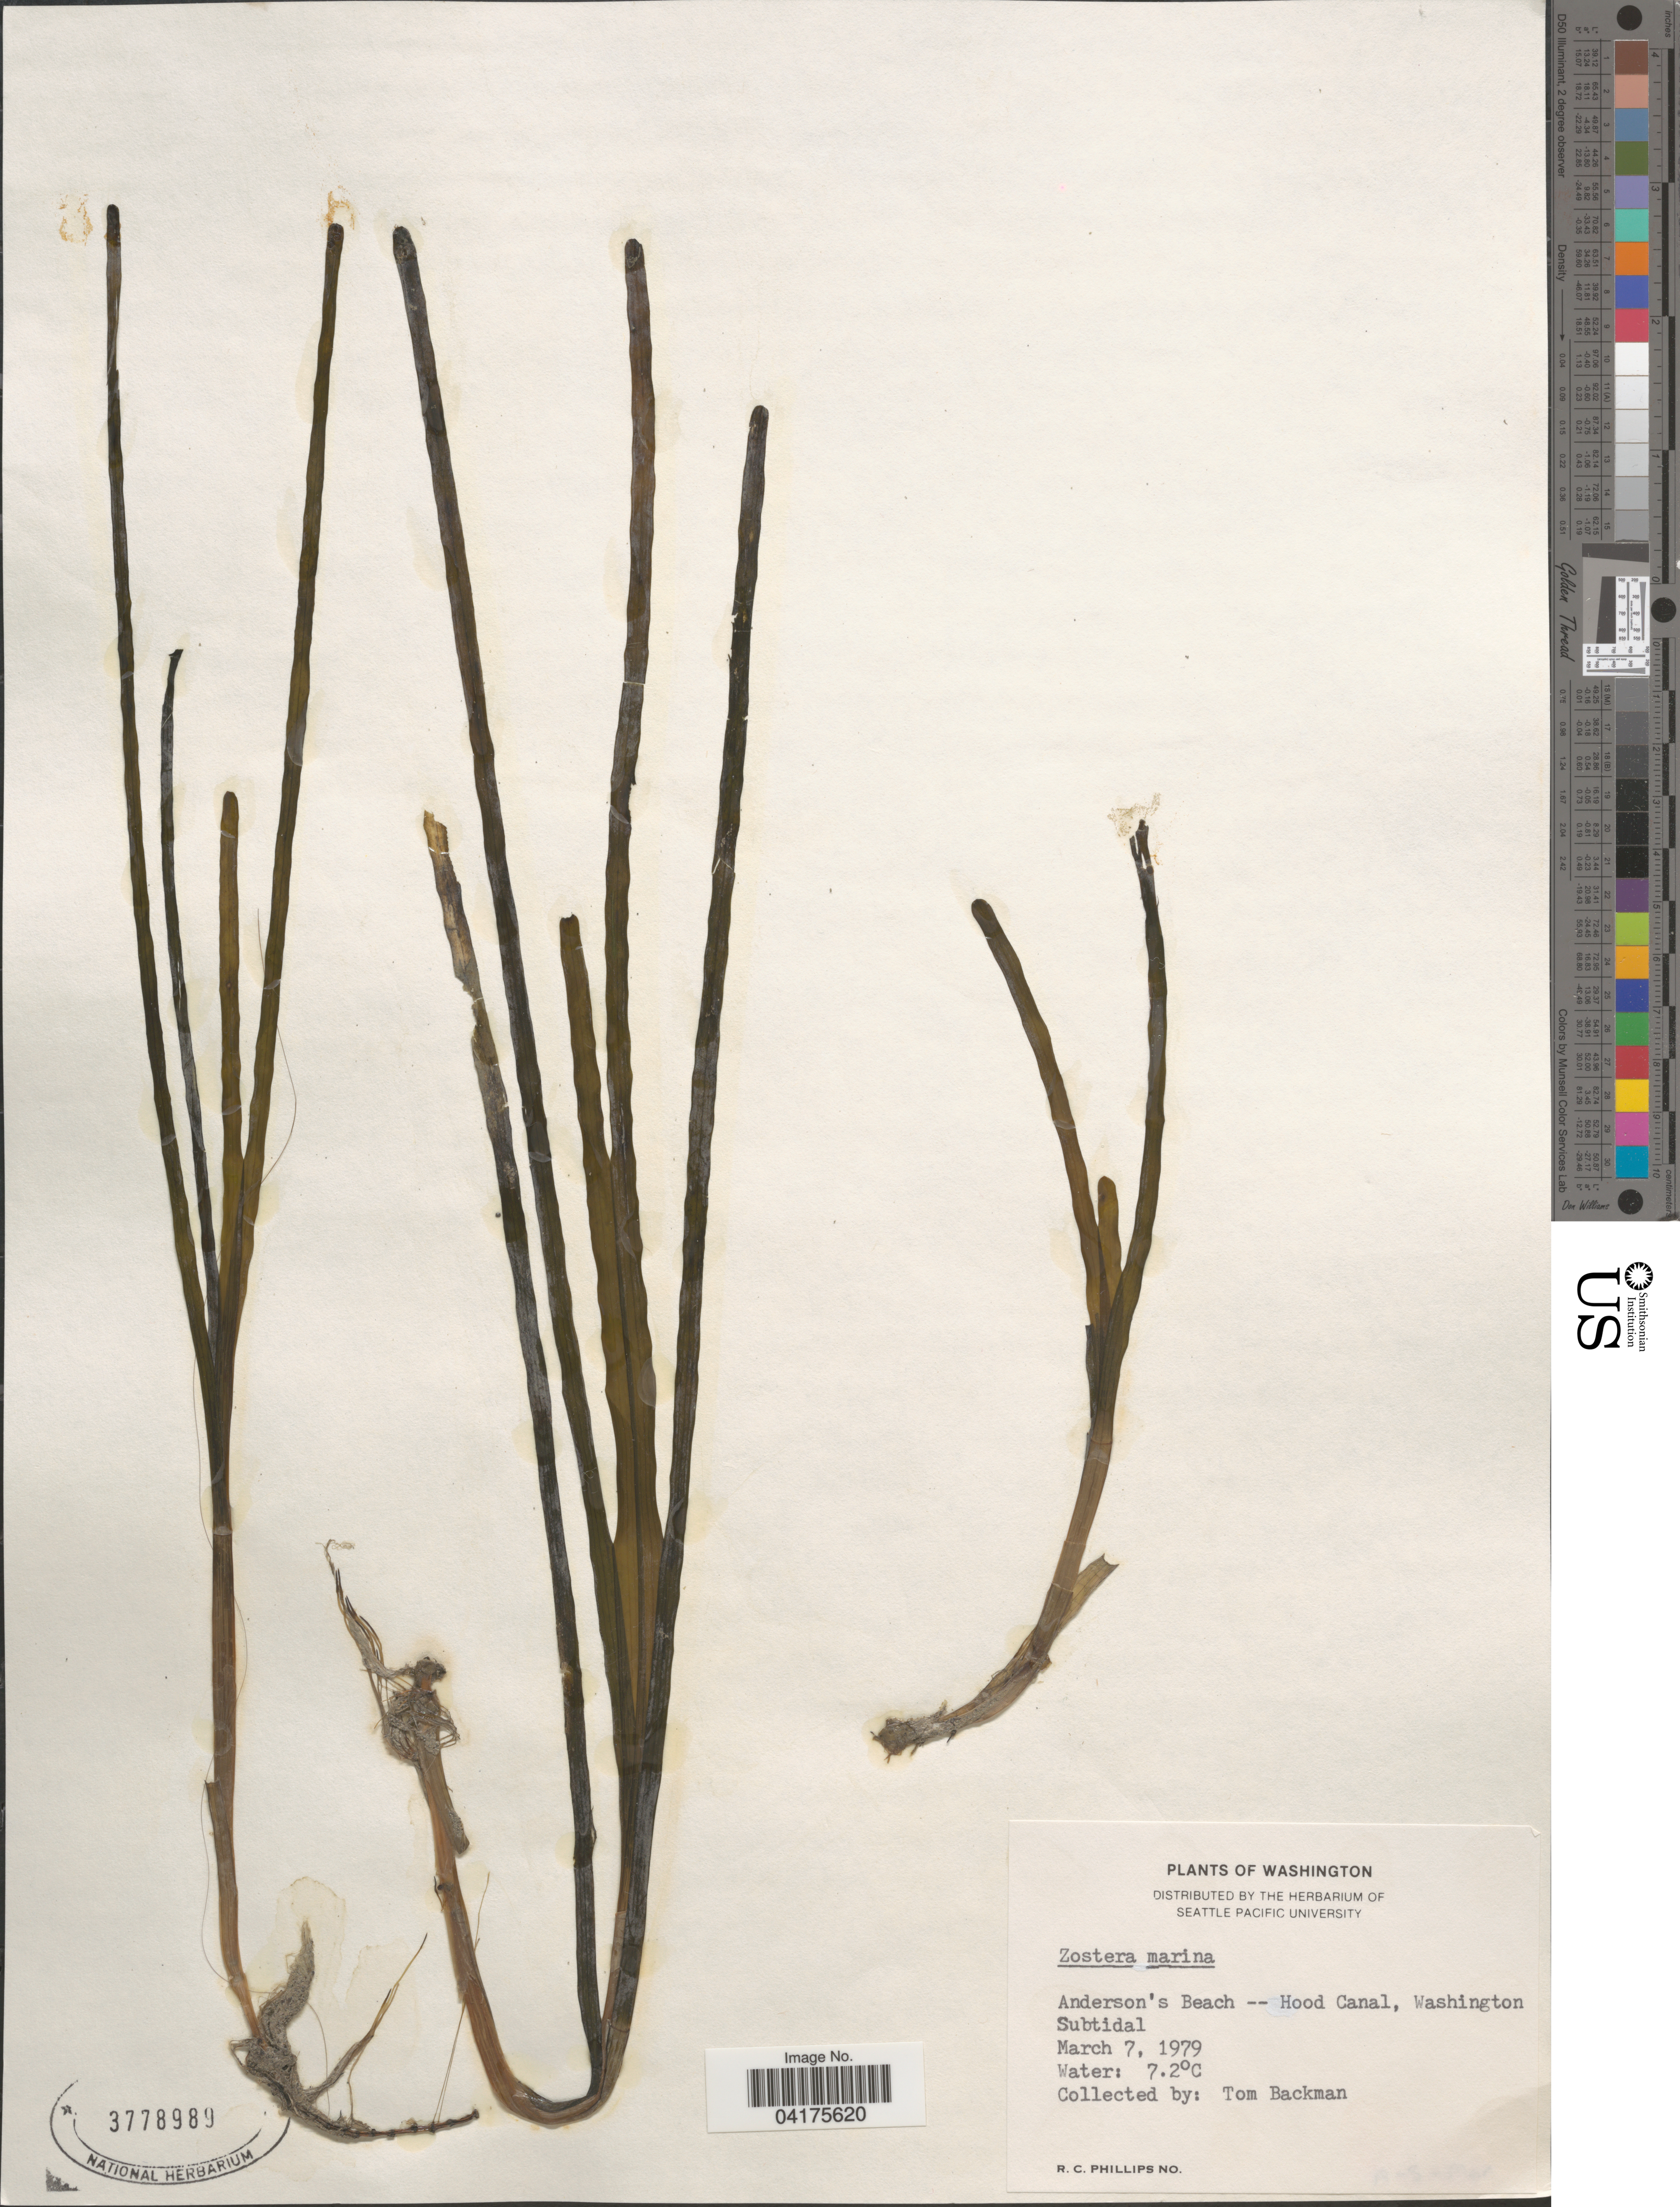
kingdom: Plantae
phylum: Tracheophyta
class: Liliopsida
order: Alismatales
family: Zosteraceae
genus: Zostera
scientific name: Zostera marina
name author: L.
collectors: T. Backman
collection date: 1979-03-07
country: United States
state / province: Washington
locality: Anderson's Beach -- Hood Canal.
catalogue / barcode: US 3778989